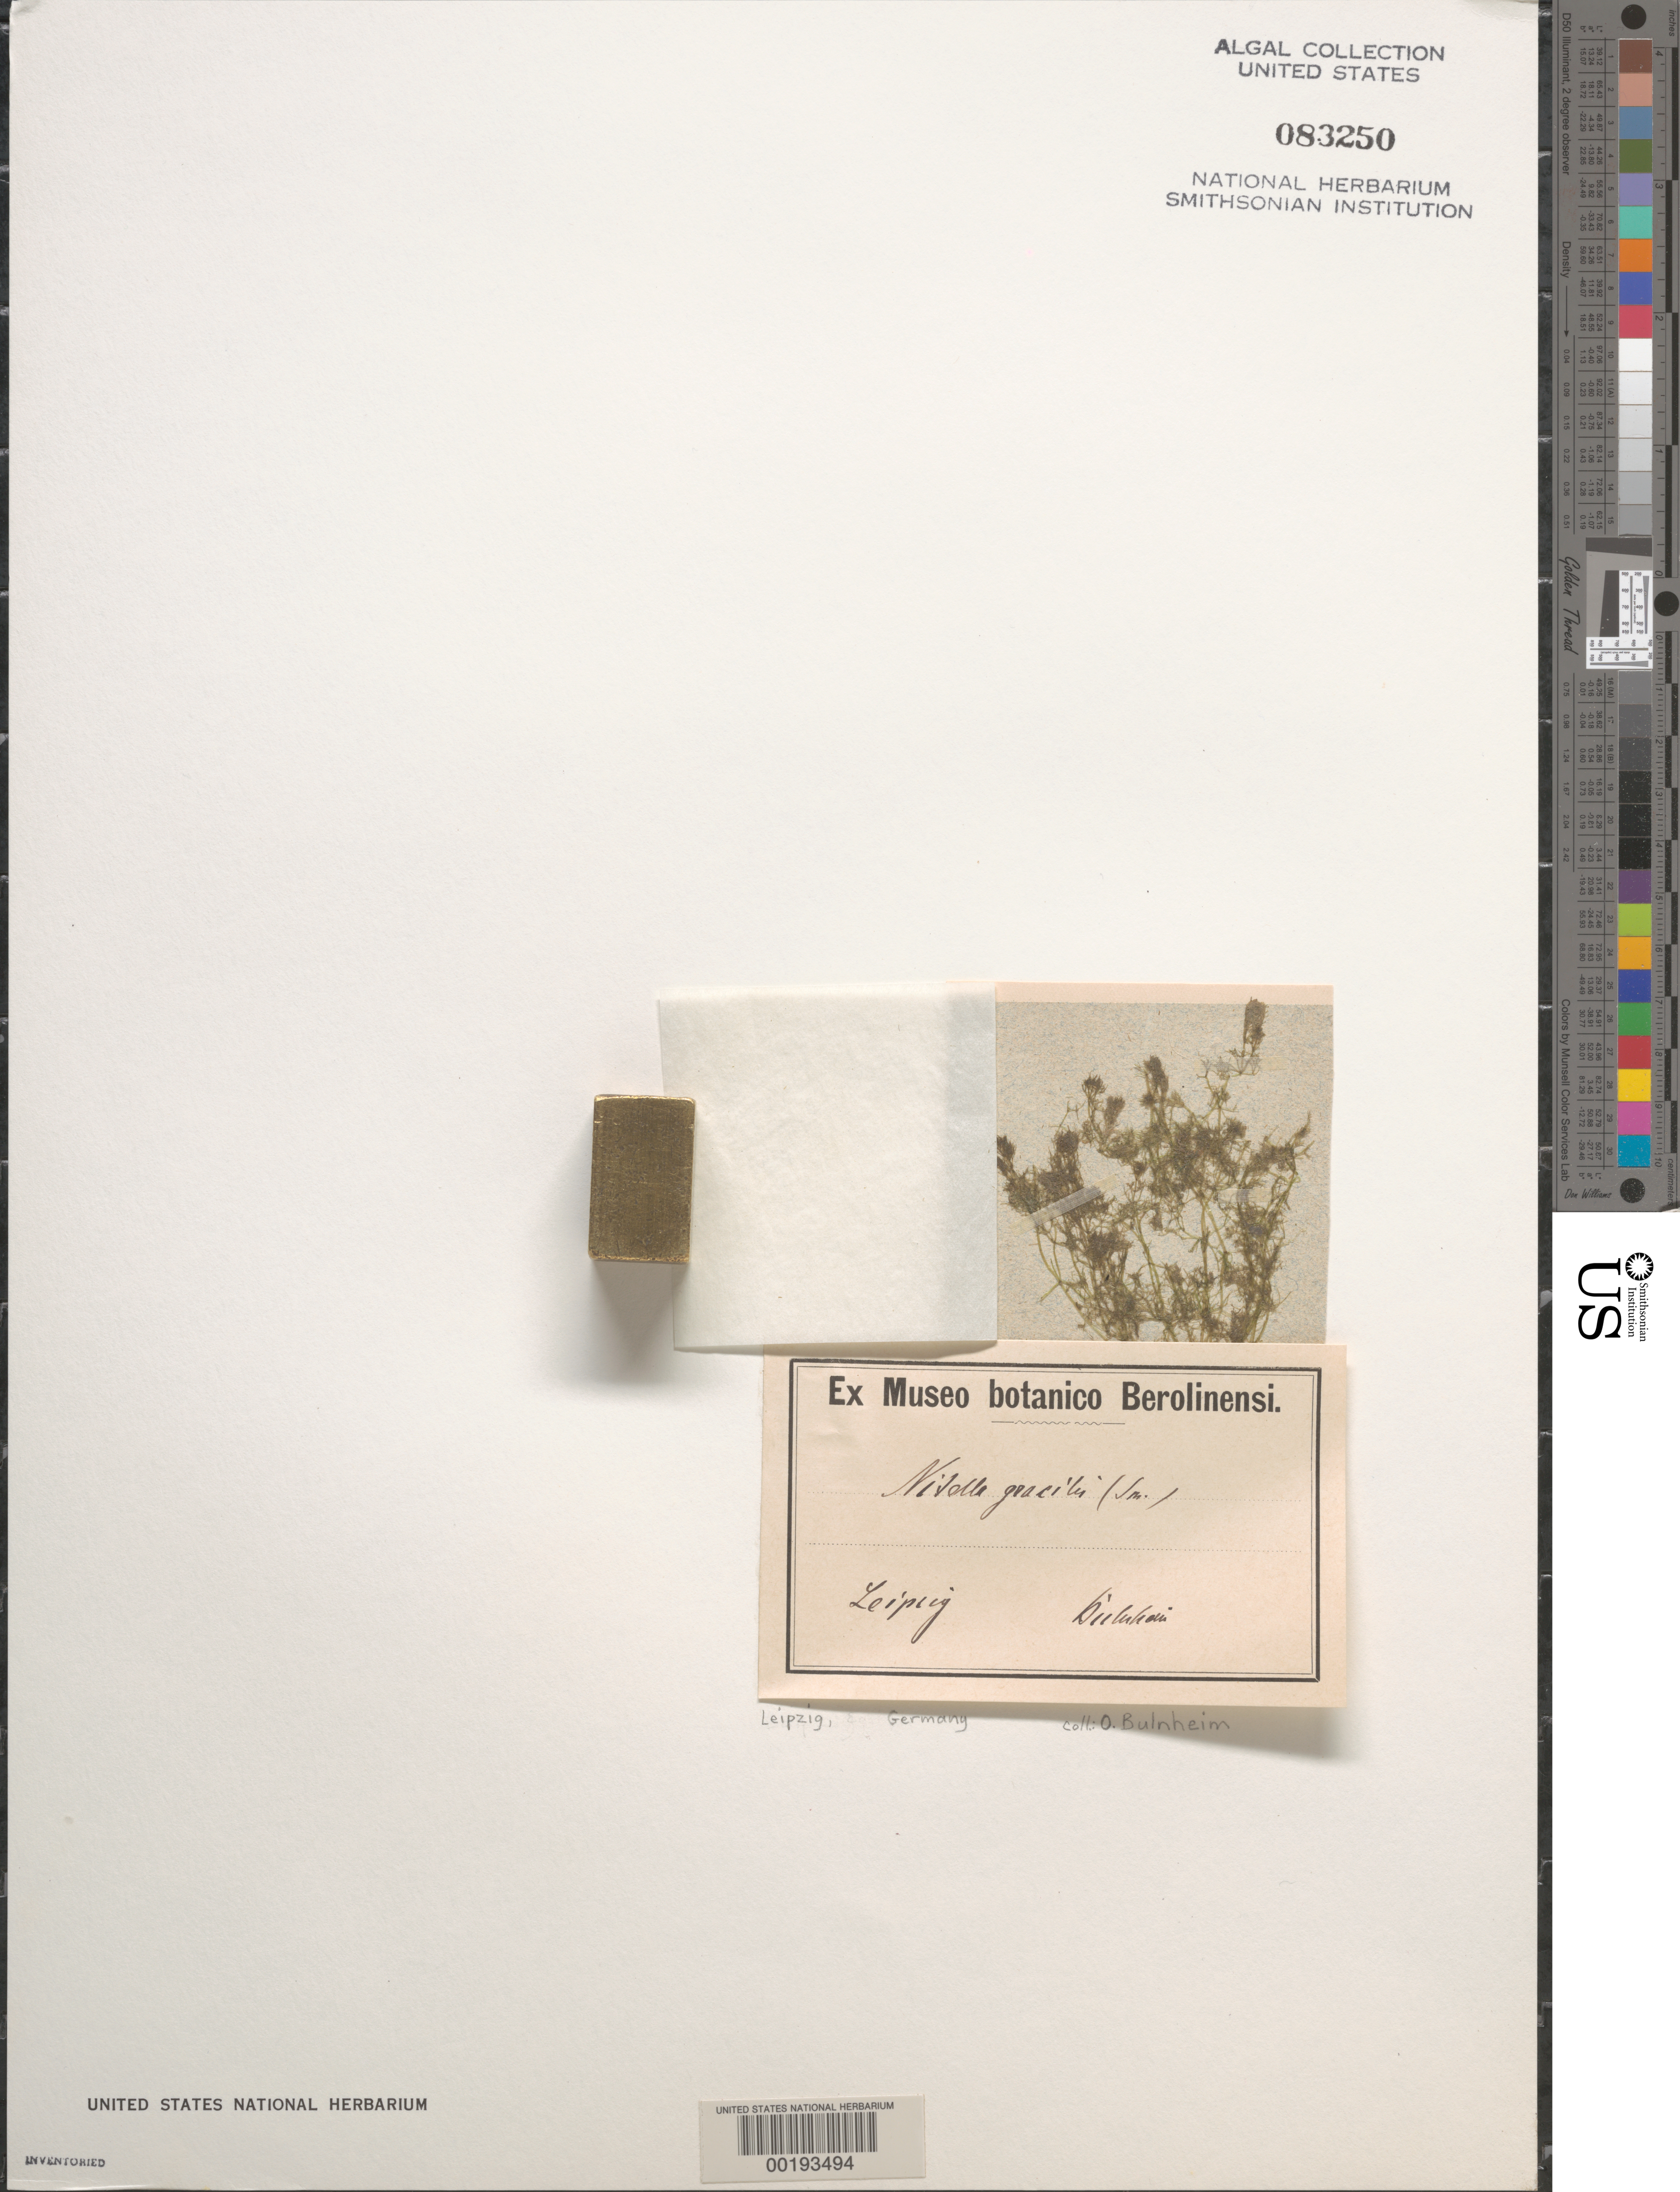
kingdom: Plantae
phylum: Charophyta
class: Charophyceae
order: Charales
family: Characeae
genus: Nitella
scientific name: Nitella gracilis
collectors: O. Bulnheim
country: Germany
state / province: Sachsen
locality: Leipzig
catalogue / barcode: US 83250